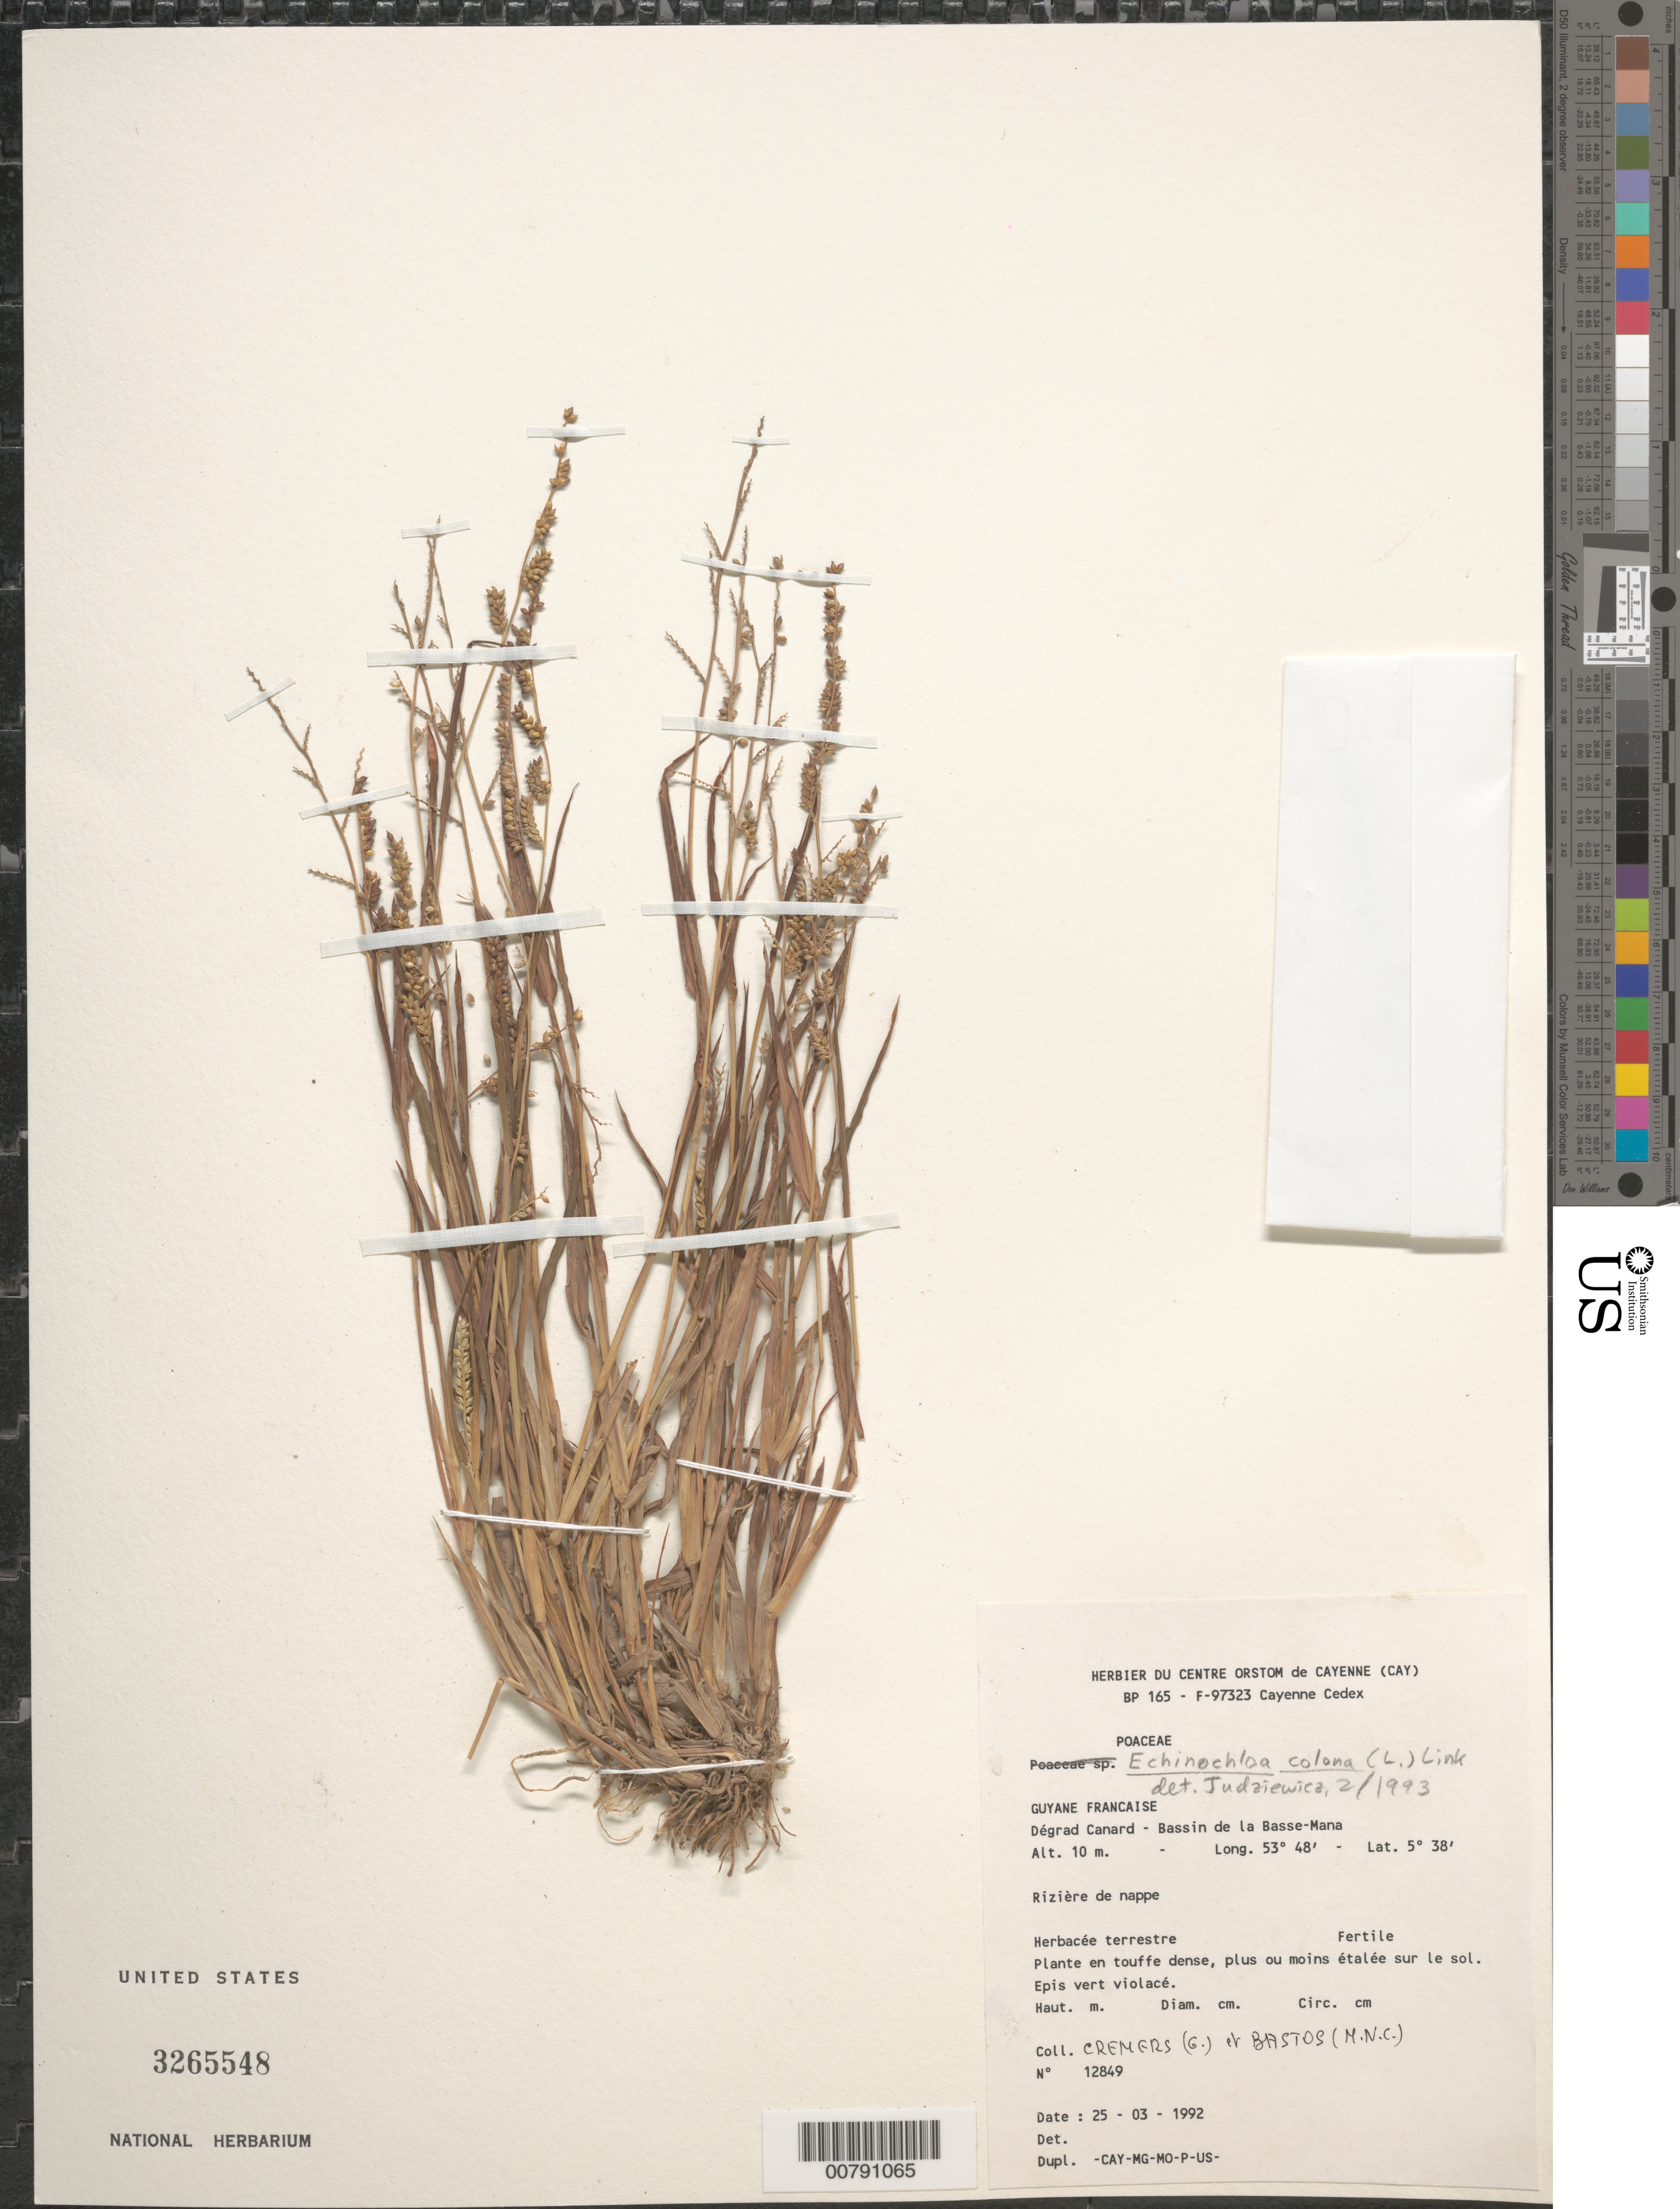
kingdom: Plantae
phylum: Tracheophyta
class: Liliopsida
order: Poales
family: Poaceae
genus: Echinochloa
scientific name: Echinochloa colona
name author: (L.) Link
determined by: Judziewicz, E. J.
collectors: G. Cremers & M. Bastos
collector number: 12849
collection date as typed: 25-Mar-92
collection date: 1992-03-25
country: French Guiana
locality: Dégrad Canard, Bassin de la Basse-Mana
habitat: Rizière de nappe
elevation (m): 10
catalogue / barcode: US 3265548